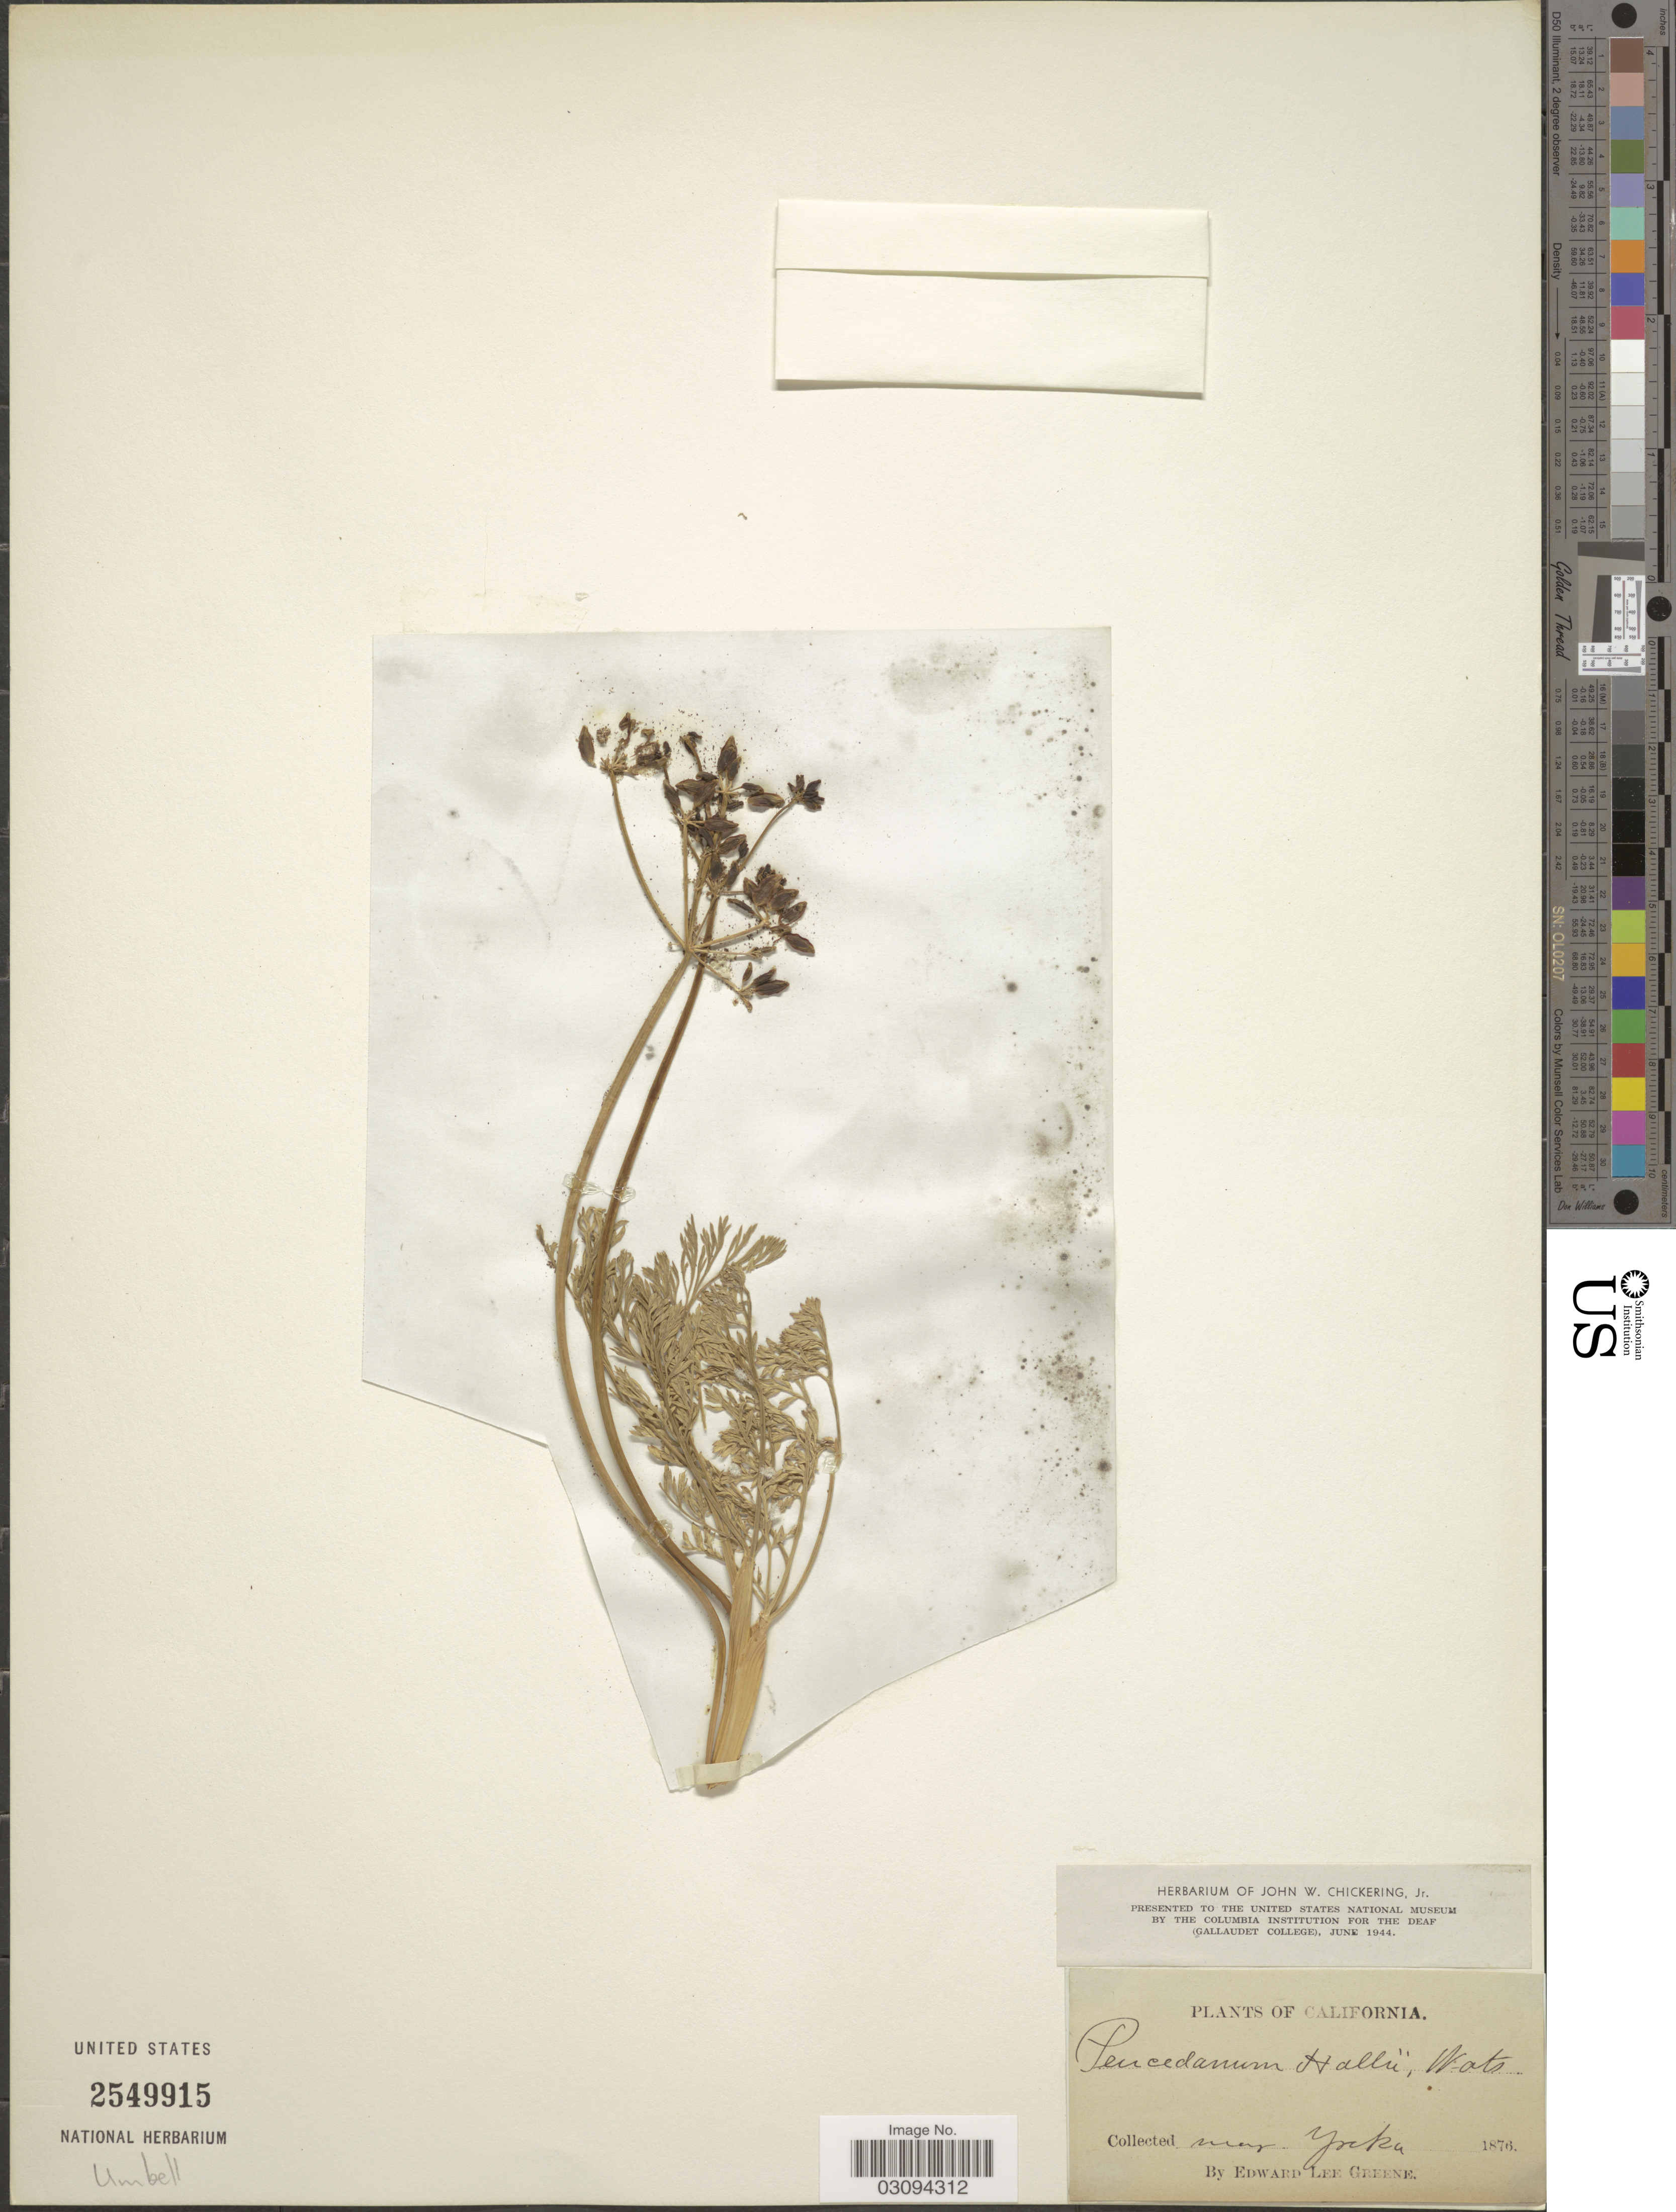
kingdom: Plantae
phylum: Tracheophyta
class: Magnoliopsida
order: Apiales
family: Apiaceae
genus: Lomatium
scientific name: Lomatium hallii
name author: (S. Watson) J.M. Coult. & Rose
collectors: E. L. Greene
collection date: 1876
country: United States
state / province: California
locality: Near Yreka.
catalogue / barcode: US 2549915